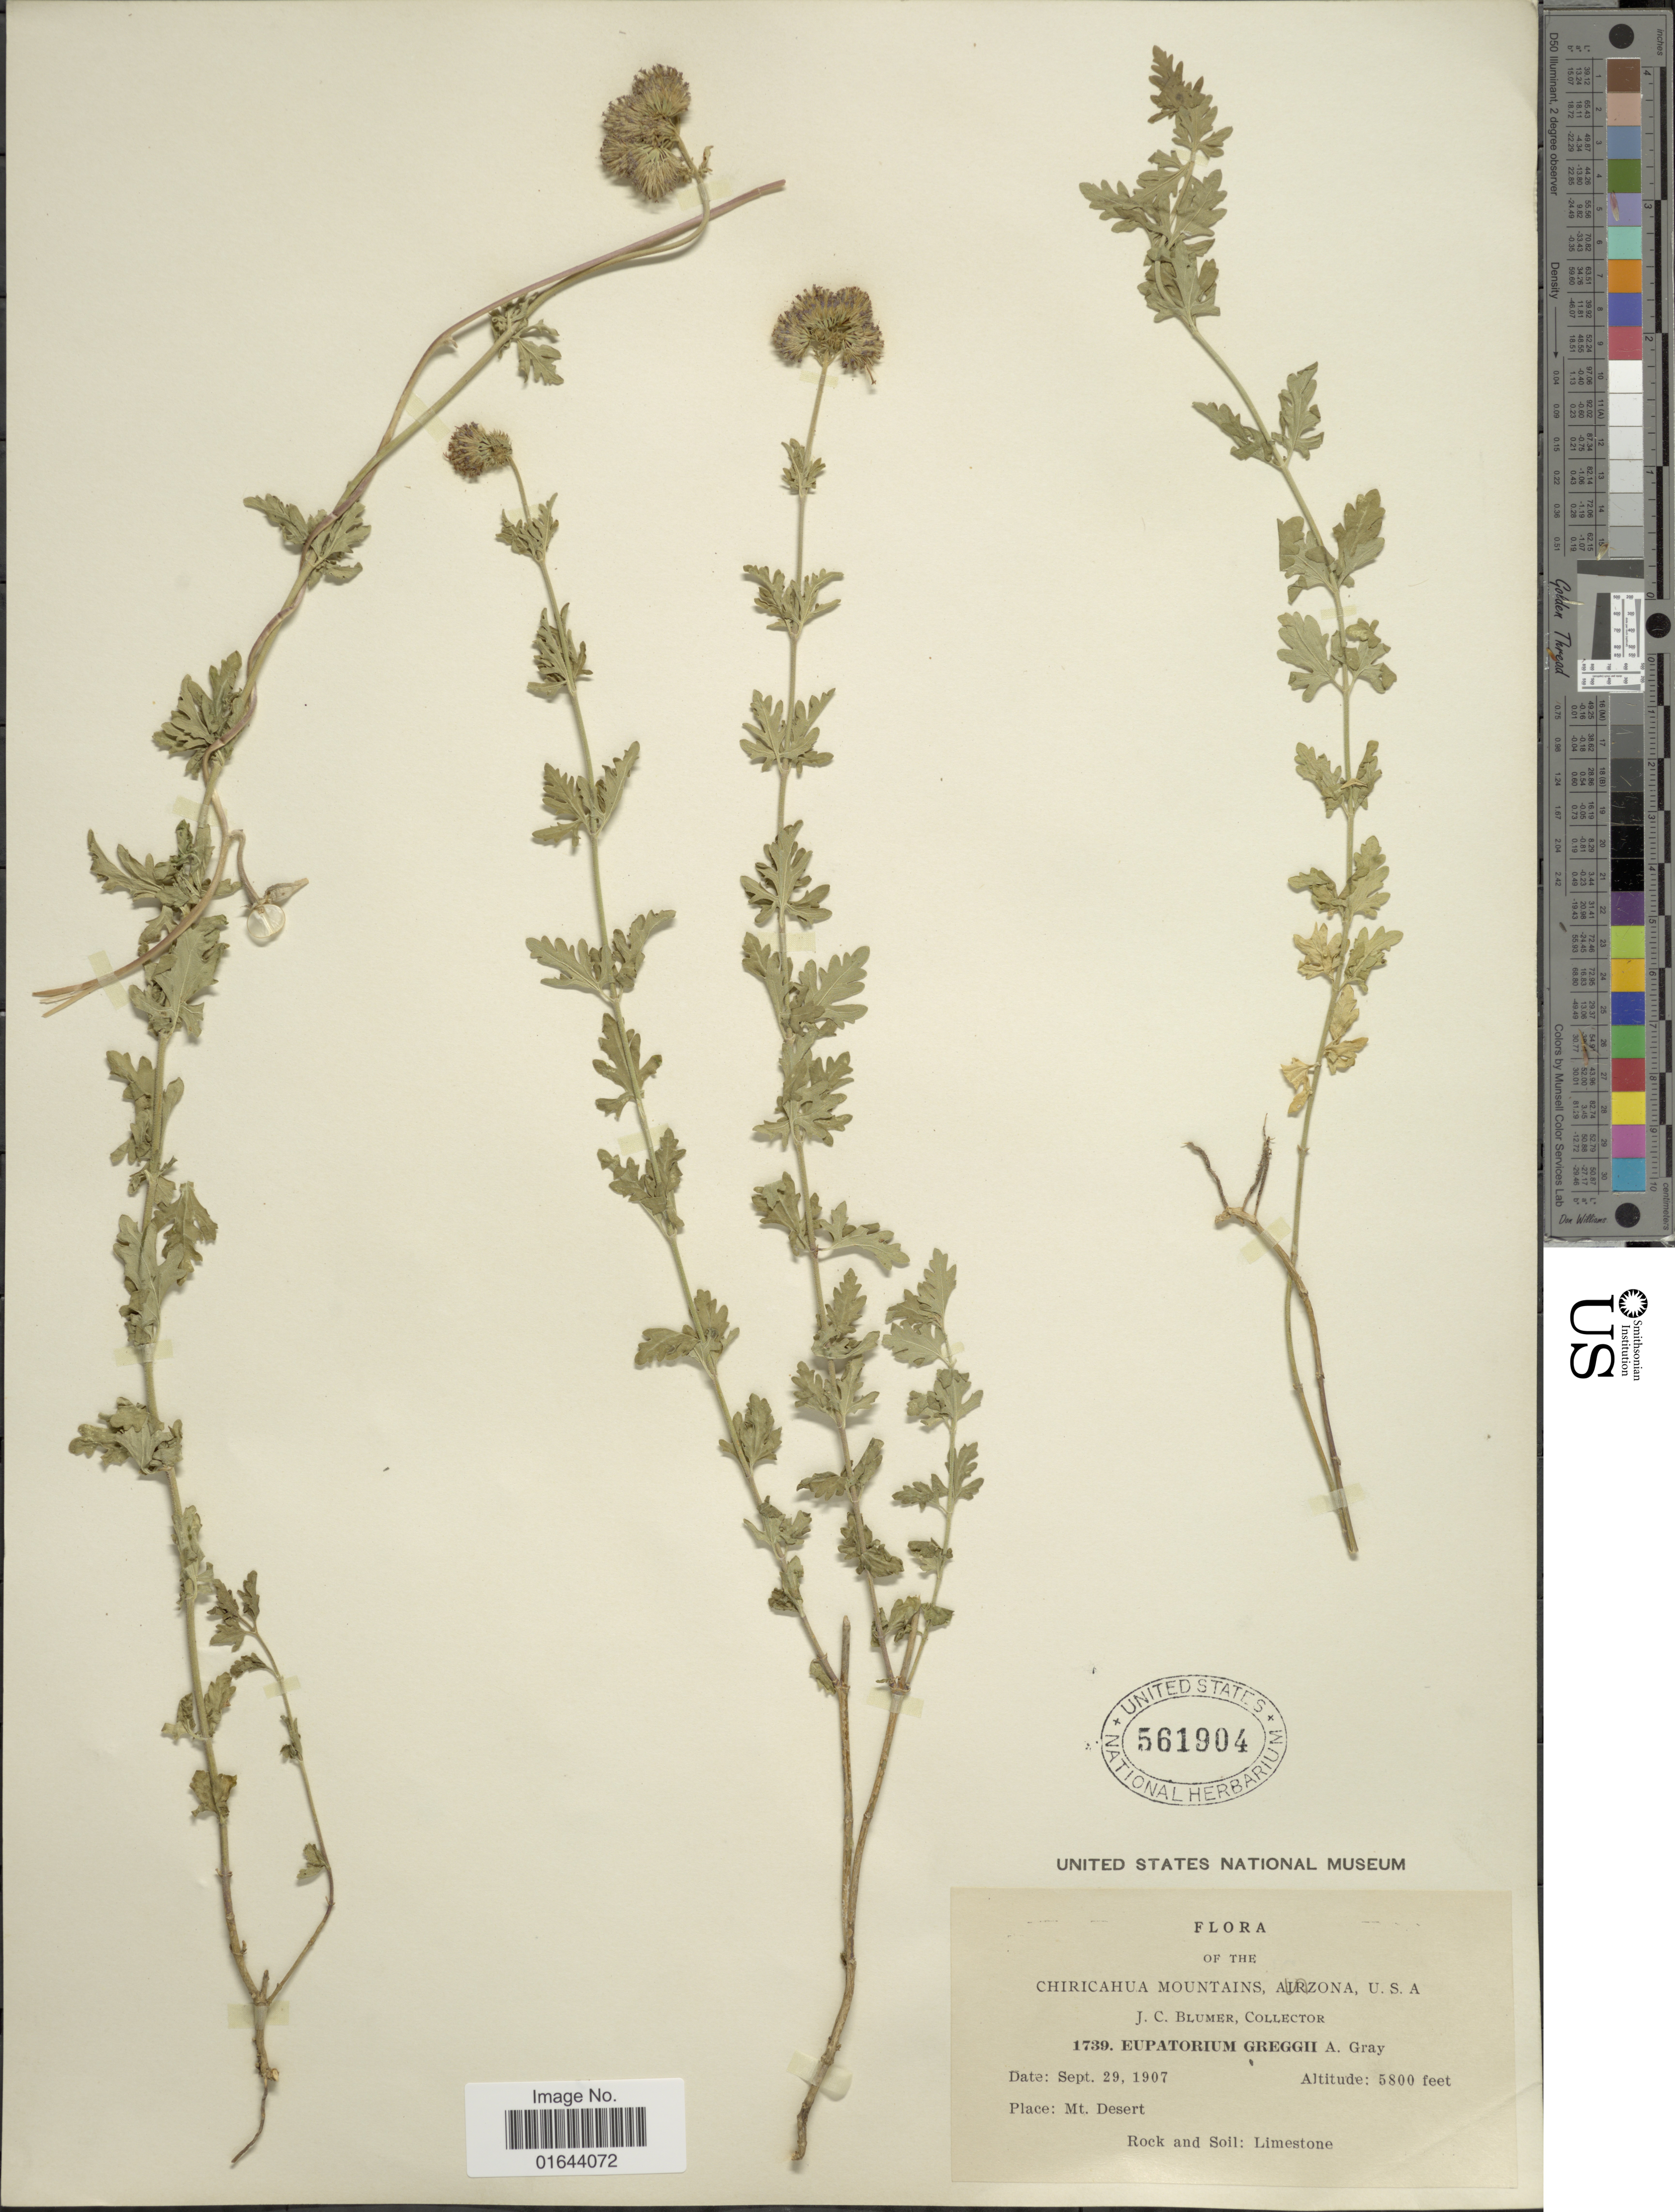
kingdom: Plantae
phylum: Tracheophyta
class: Magnoliopsida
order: Asterales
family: Asteraceae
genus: Conoclinium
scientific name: Conoclinium greggii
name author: (A. Gray) Small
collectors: J. C. Blumer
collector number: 1739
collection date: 1907-09-29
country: United States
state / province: Arizona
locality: Chiricahua Mountains, Arizona, U.S.A. Mt. Desert. Rock and Soil: Limestone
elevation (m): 1768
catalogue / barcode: US 561904